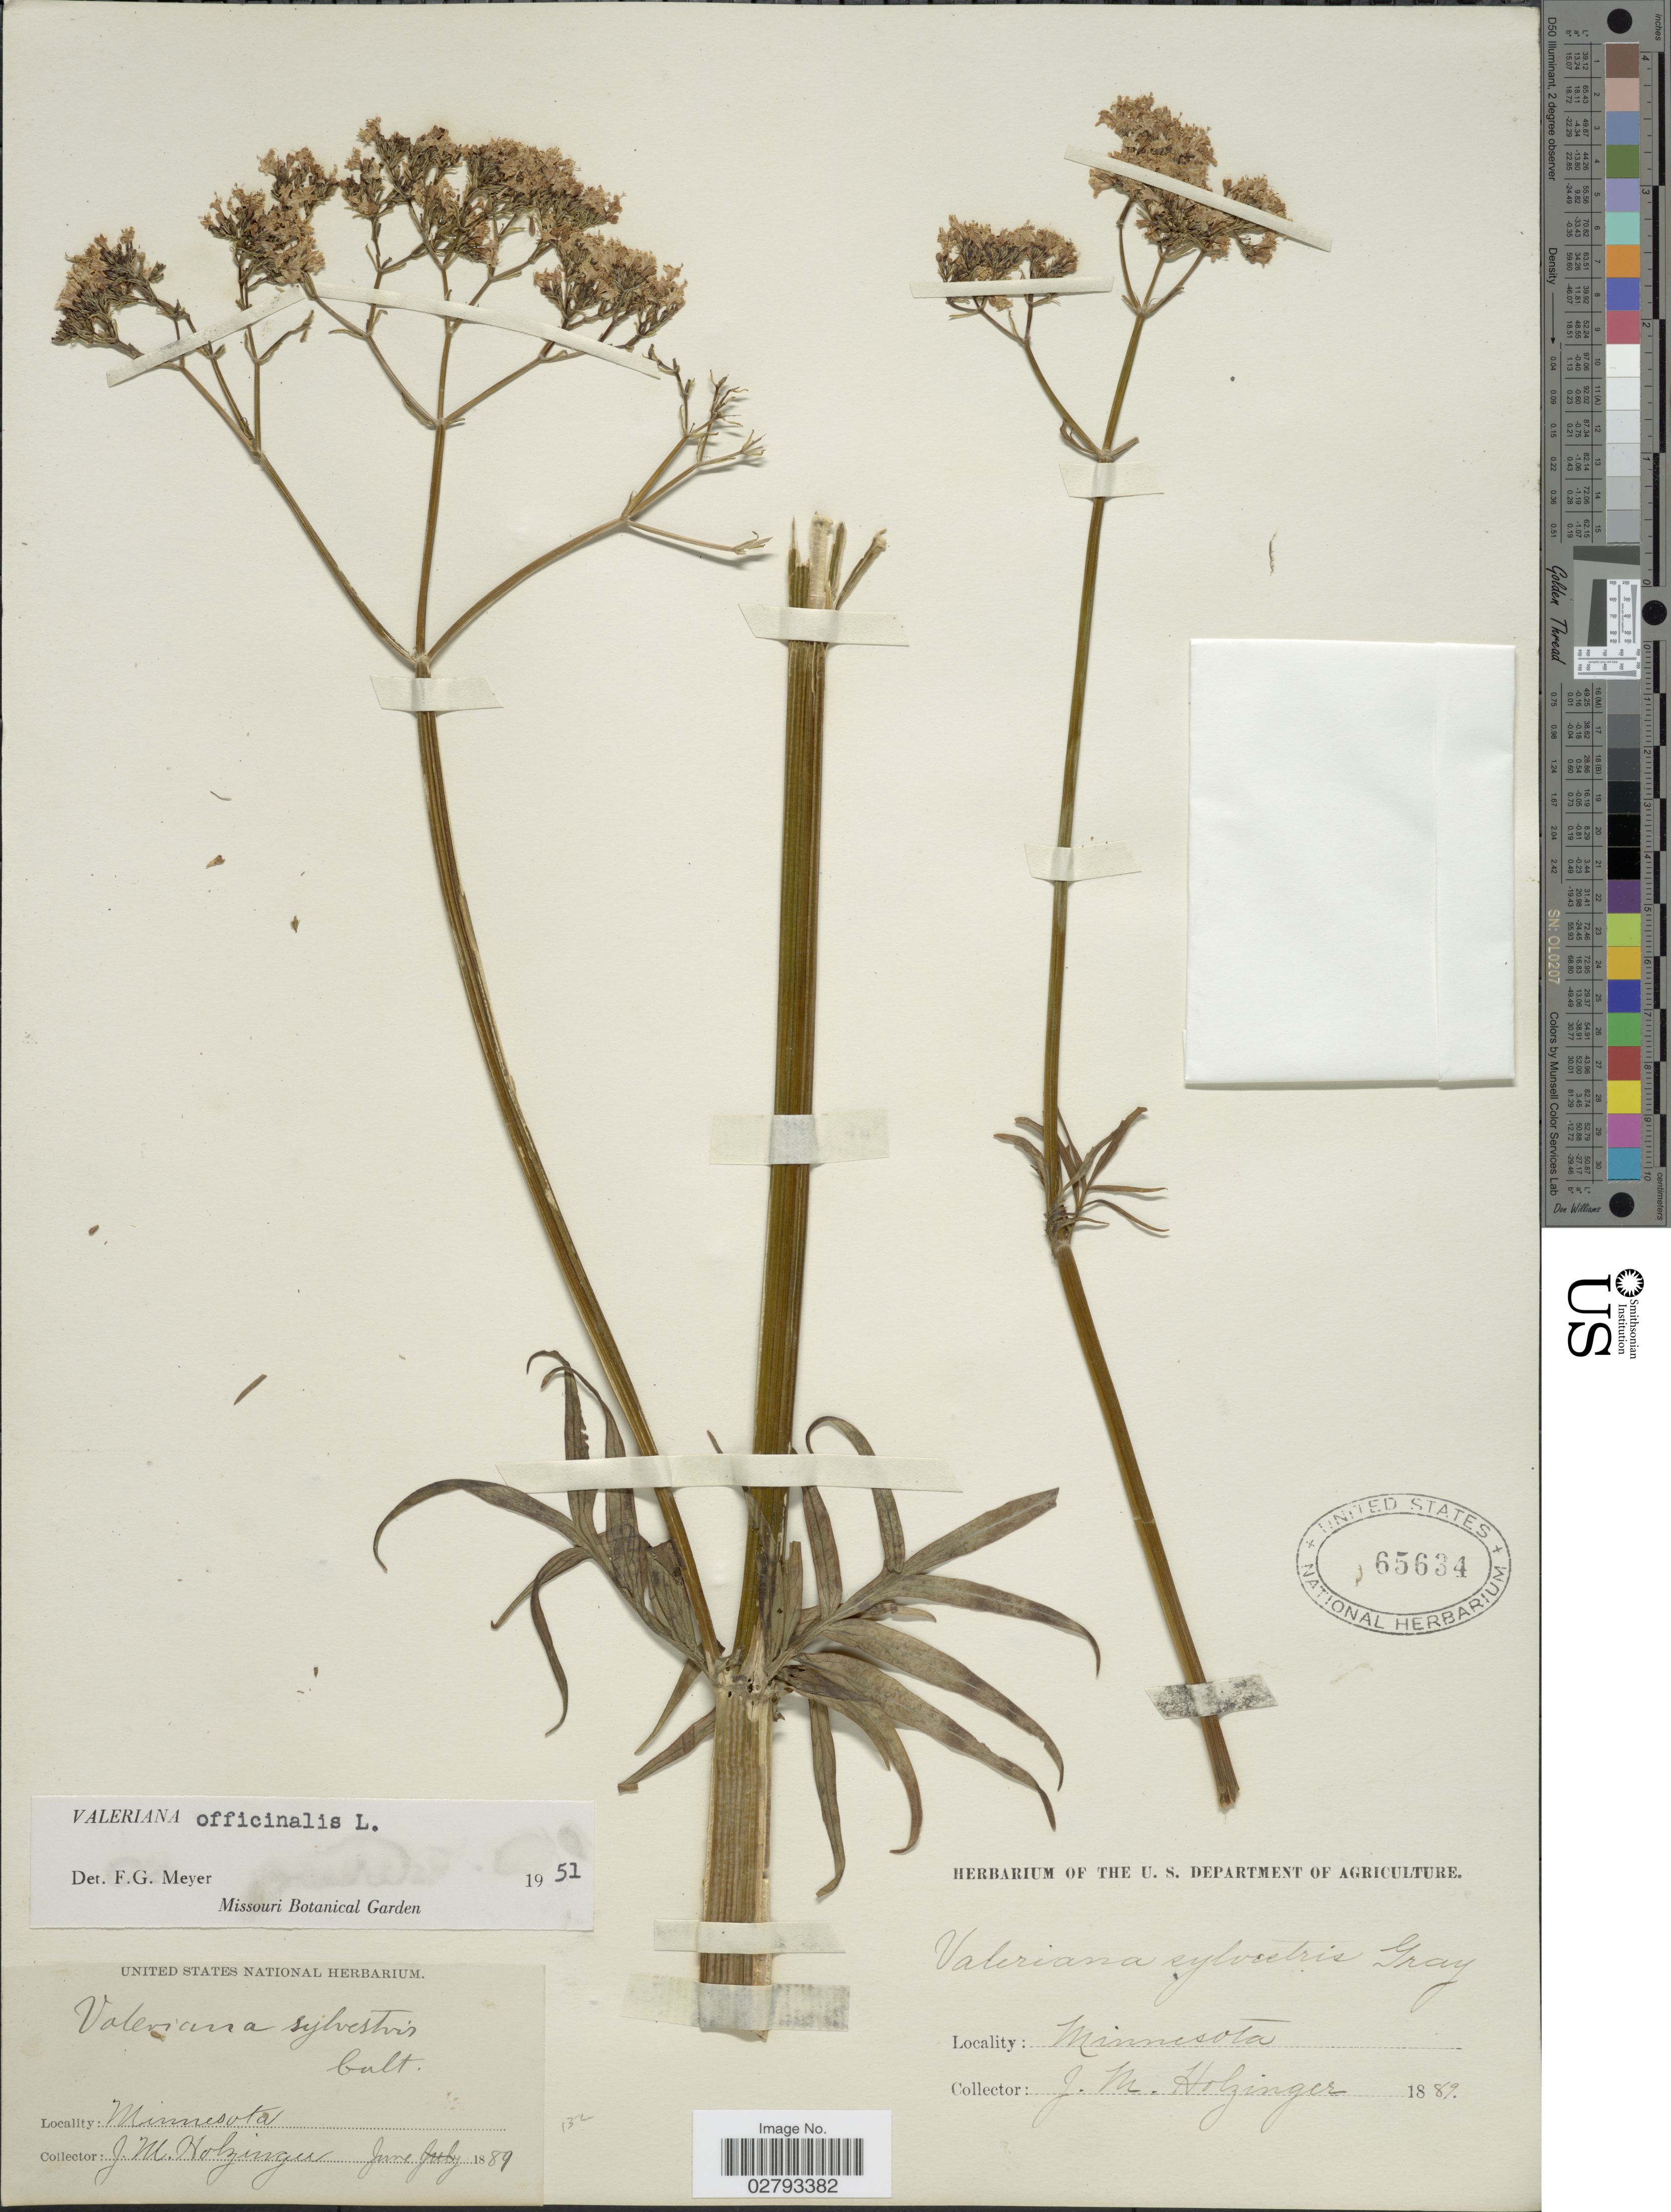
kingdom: Plantae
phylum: Tracheophyta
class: Magnoliopsida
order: Dipsacales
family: Caprifoliaceae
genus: Valeriana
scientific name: Valeriana officinalis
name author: L.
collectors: J. M. Holzinger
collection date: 1889-06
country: United States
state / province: Minnesota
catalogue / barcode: US 65634